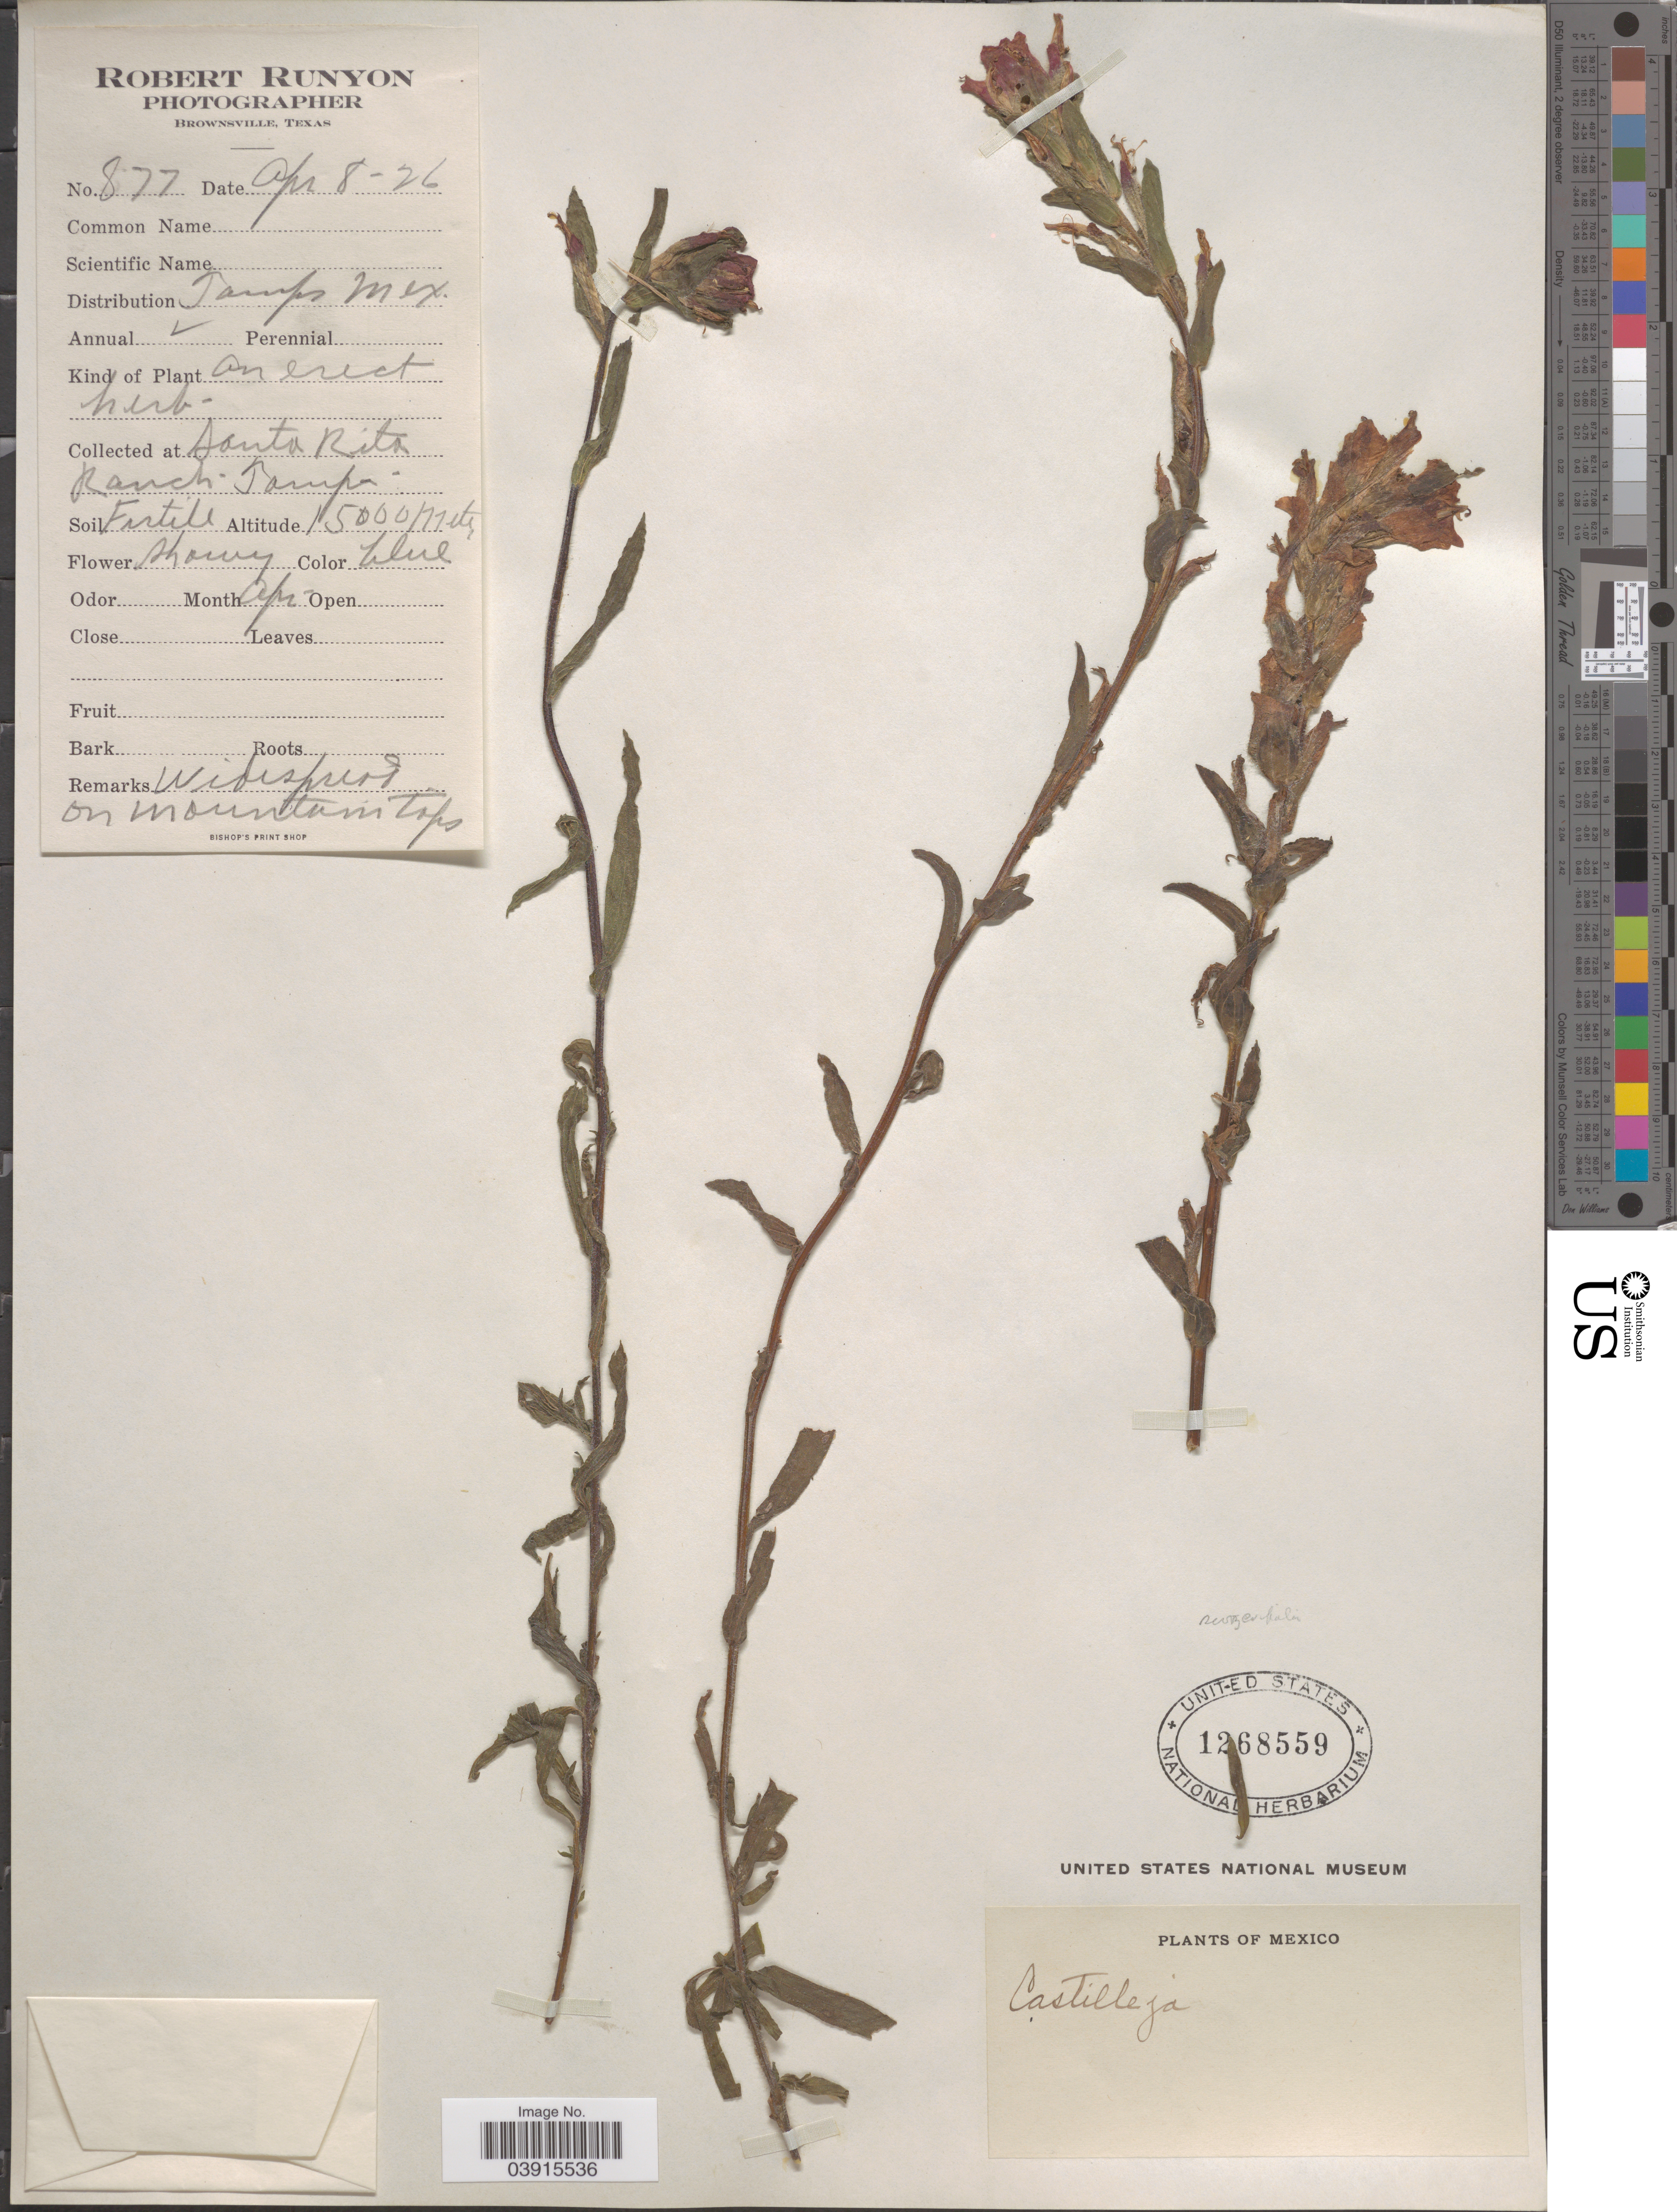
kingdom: Plantae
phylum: Tracheophyta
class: Magnoliopsida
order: Lamiales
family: Orobanchaceae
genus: Castilleja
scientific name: Castilleja scorzonerifolia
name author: Kunth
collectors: R. Runyon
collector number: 877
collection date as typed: Transcribed d/m/y: 8/4/26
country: Mexico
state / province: Tamaulipas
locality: Santa Rita Ranch. Tamps.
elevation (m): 15000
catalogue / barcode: US 1268559